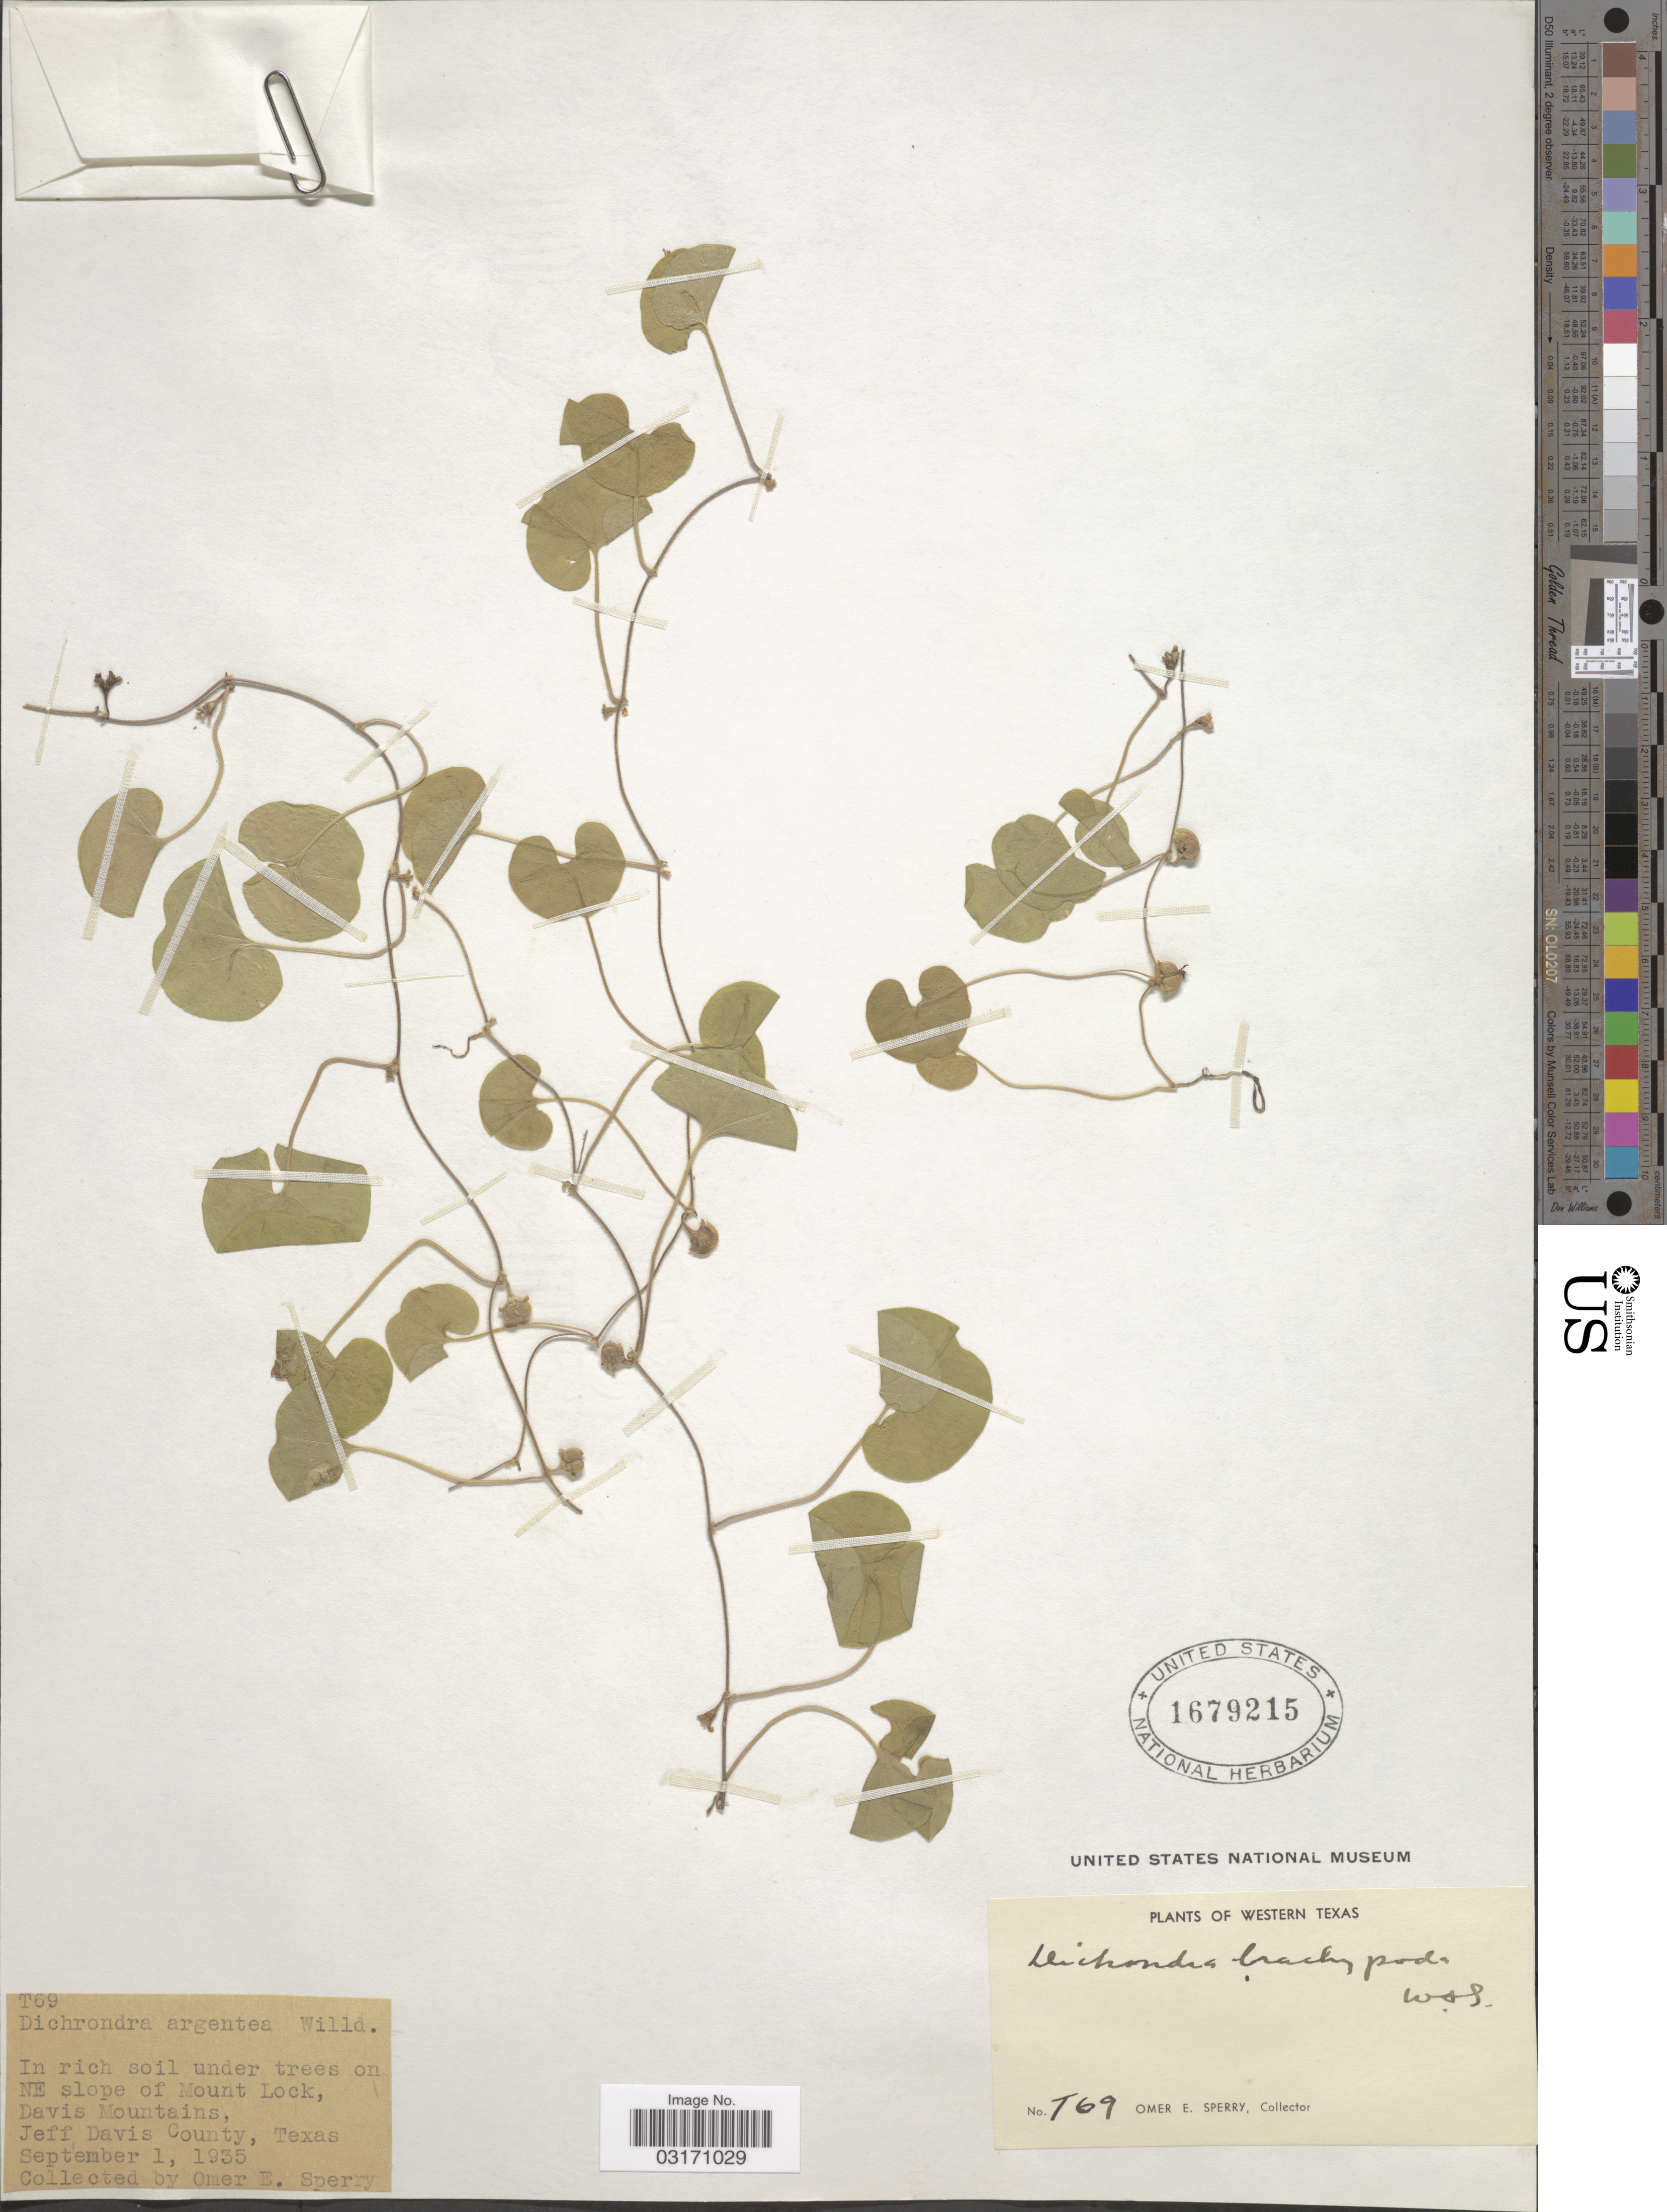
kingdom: Plantae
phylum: Tracheophyta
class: Magnoliopsida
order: Solanales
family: Convolvulaceae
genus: Dichondra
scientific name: Dichondra brachypoda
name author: Wooton & Standl.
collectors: O. E. Sperry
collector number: T69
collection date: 1935-09-01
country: United States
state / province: Texas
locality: Western Texas. On NE slope of Mount Lock, Davis Mountains, Jeff Davis County.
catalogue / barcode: US 1679215